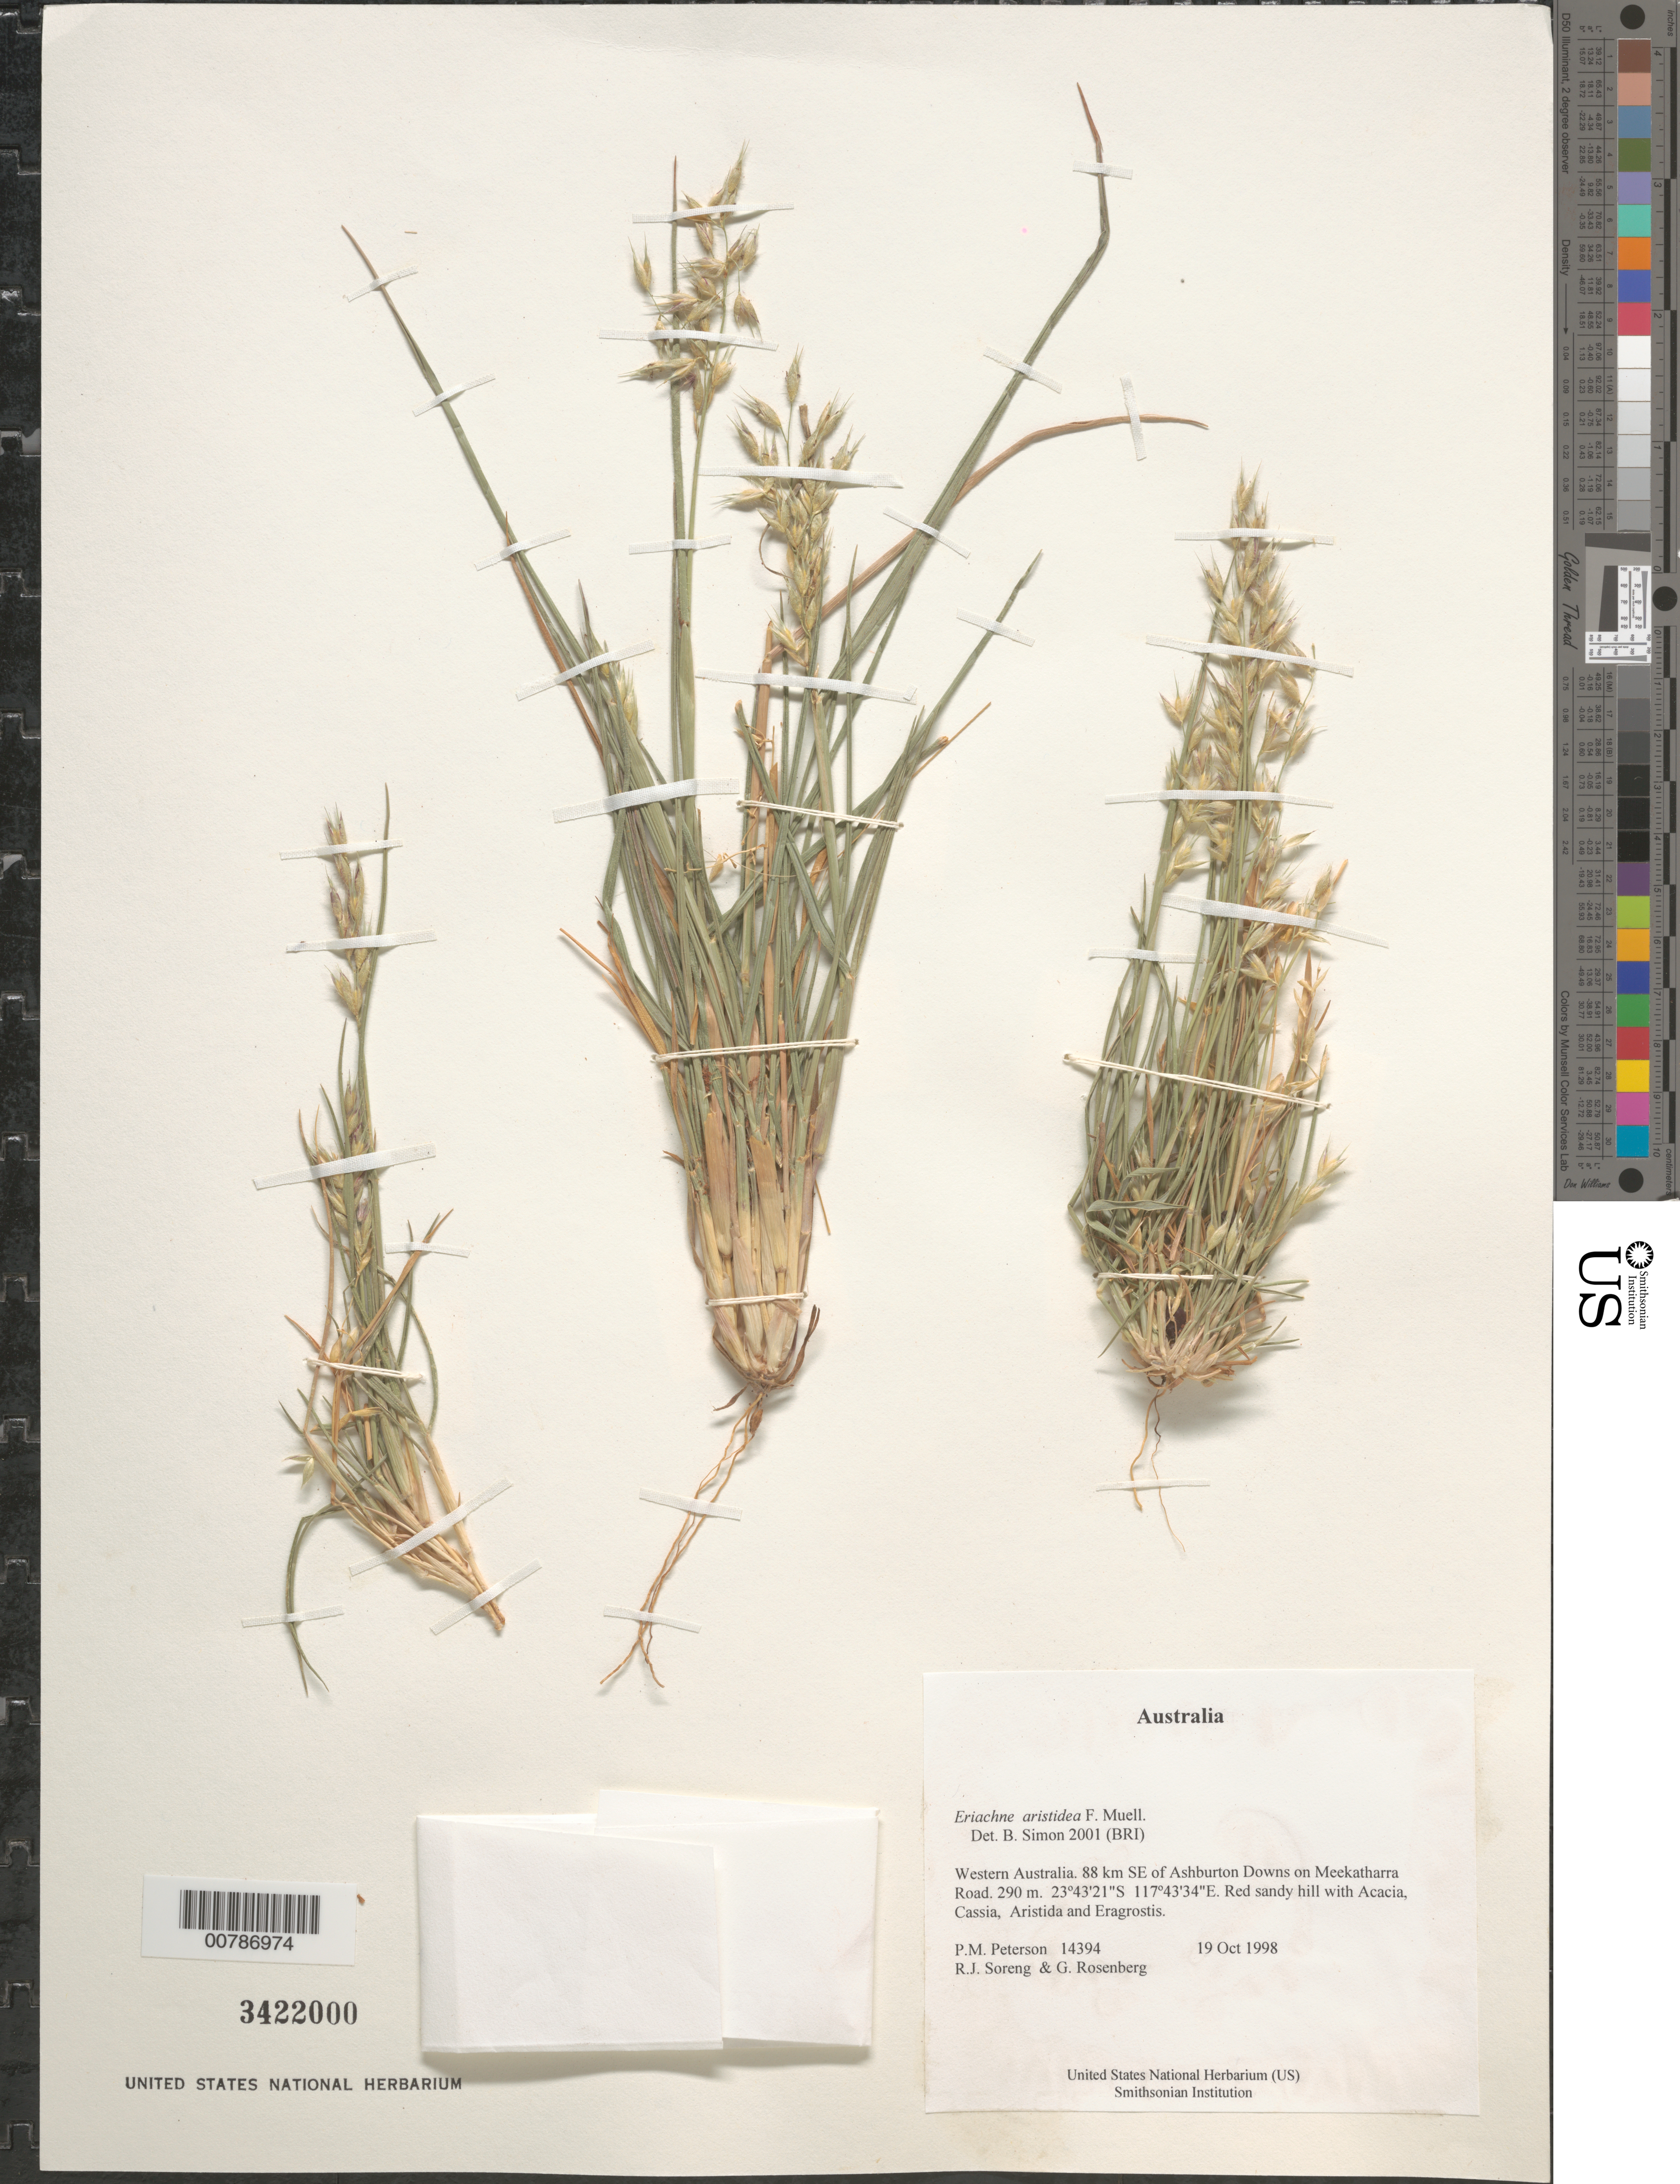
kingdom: Plantae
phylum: Tracheophyta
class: Liliopsida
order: Poales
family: Poaceae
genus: Eriachne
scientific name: Eriachne aristidea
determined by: Simon, B.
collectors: P. M. Peterson, R. J. Soreng & G. Rosenberg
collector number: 14394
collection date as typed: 19 Oct 1998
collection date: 1998-10-19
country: Australia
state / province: Western Australia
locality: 88 km SE of Ashburton Downs on Meekatharra Road.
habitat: Red sandy hill with Acacia, Cassia, Aristida and Eragrostis.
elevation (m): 290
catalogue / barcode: US 3422000